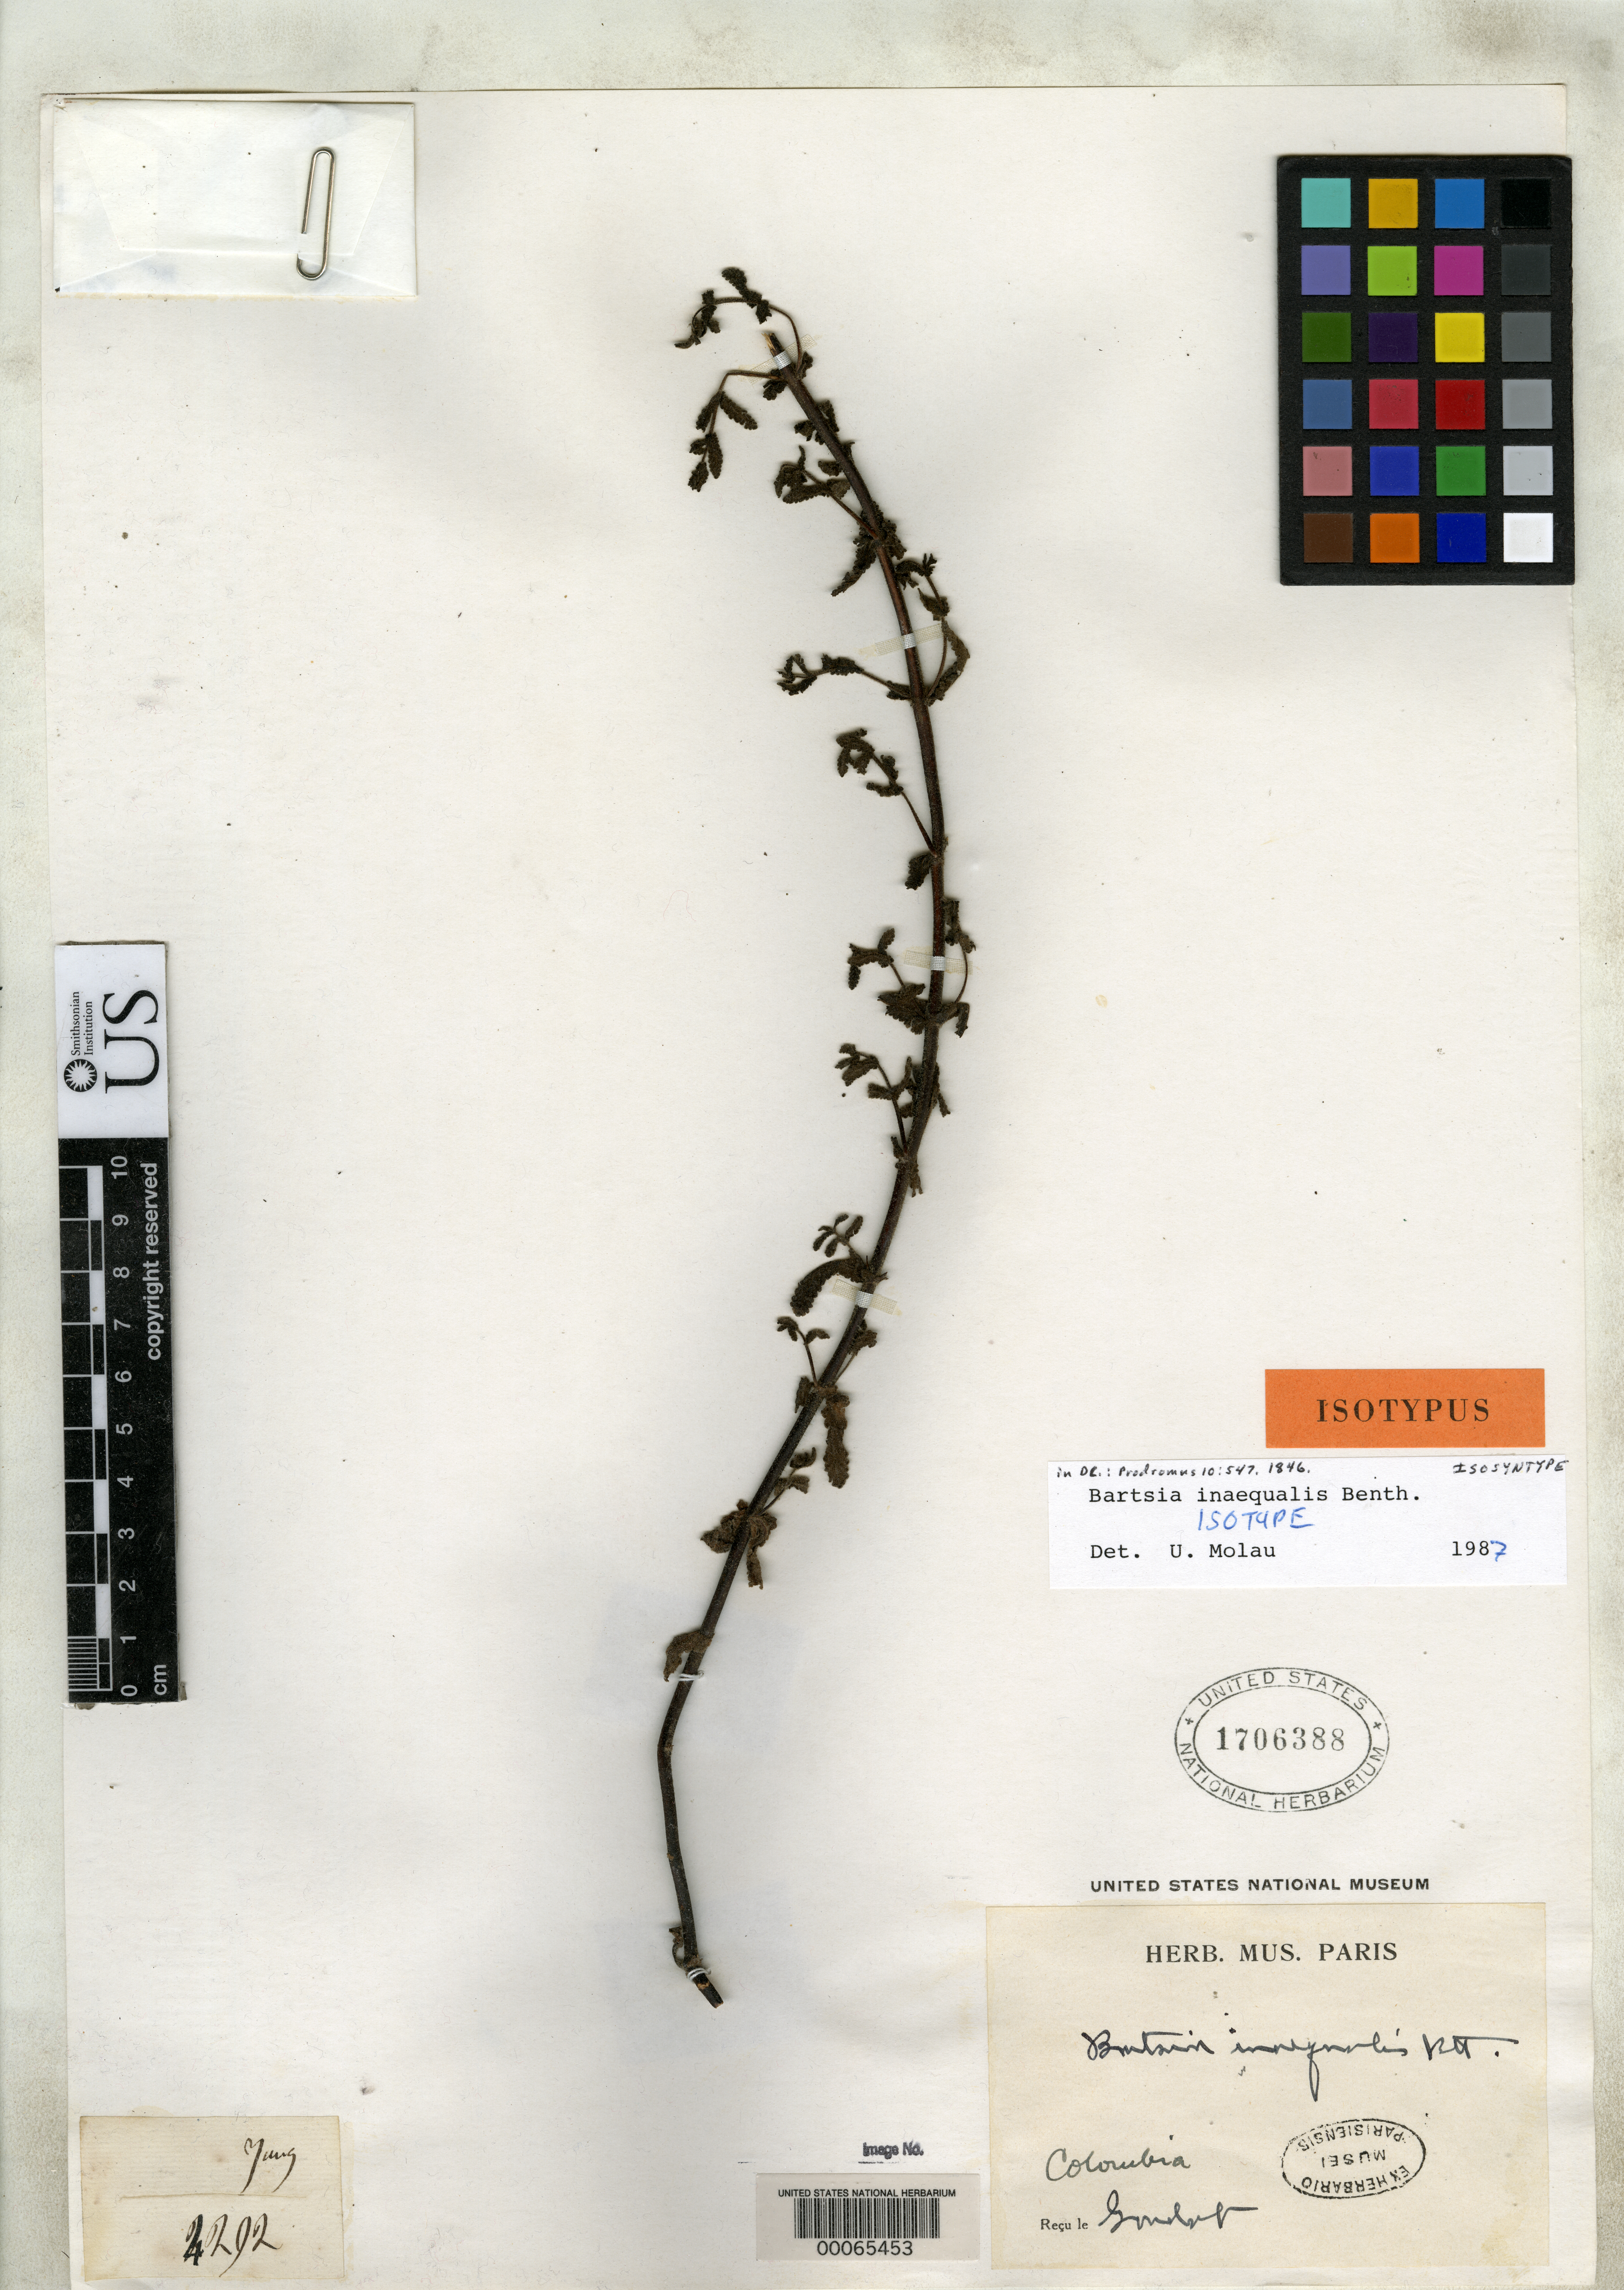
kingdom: Plantae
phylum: Tracheophyta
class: Magnoliopsida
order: Lamiales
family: Orobanchaceae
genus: Bartsia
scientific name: Bartsia inaequalis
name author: Benth. in DC.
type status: Isosyntype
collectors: J. Goudot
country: Colombia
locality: Bogota.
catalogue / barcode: US 1706388